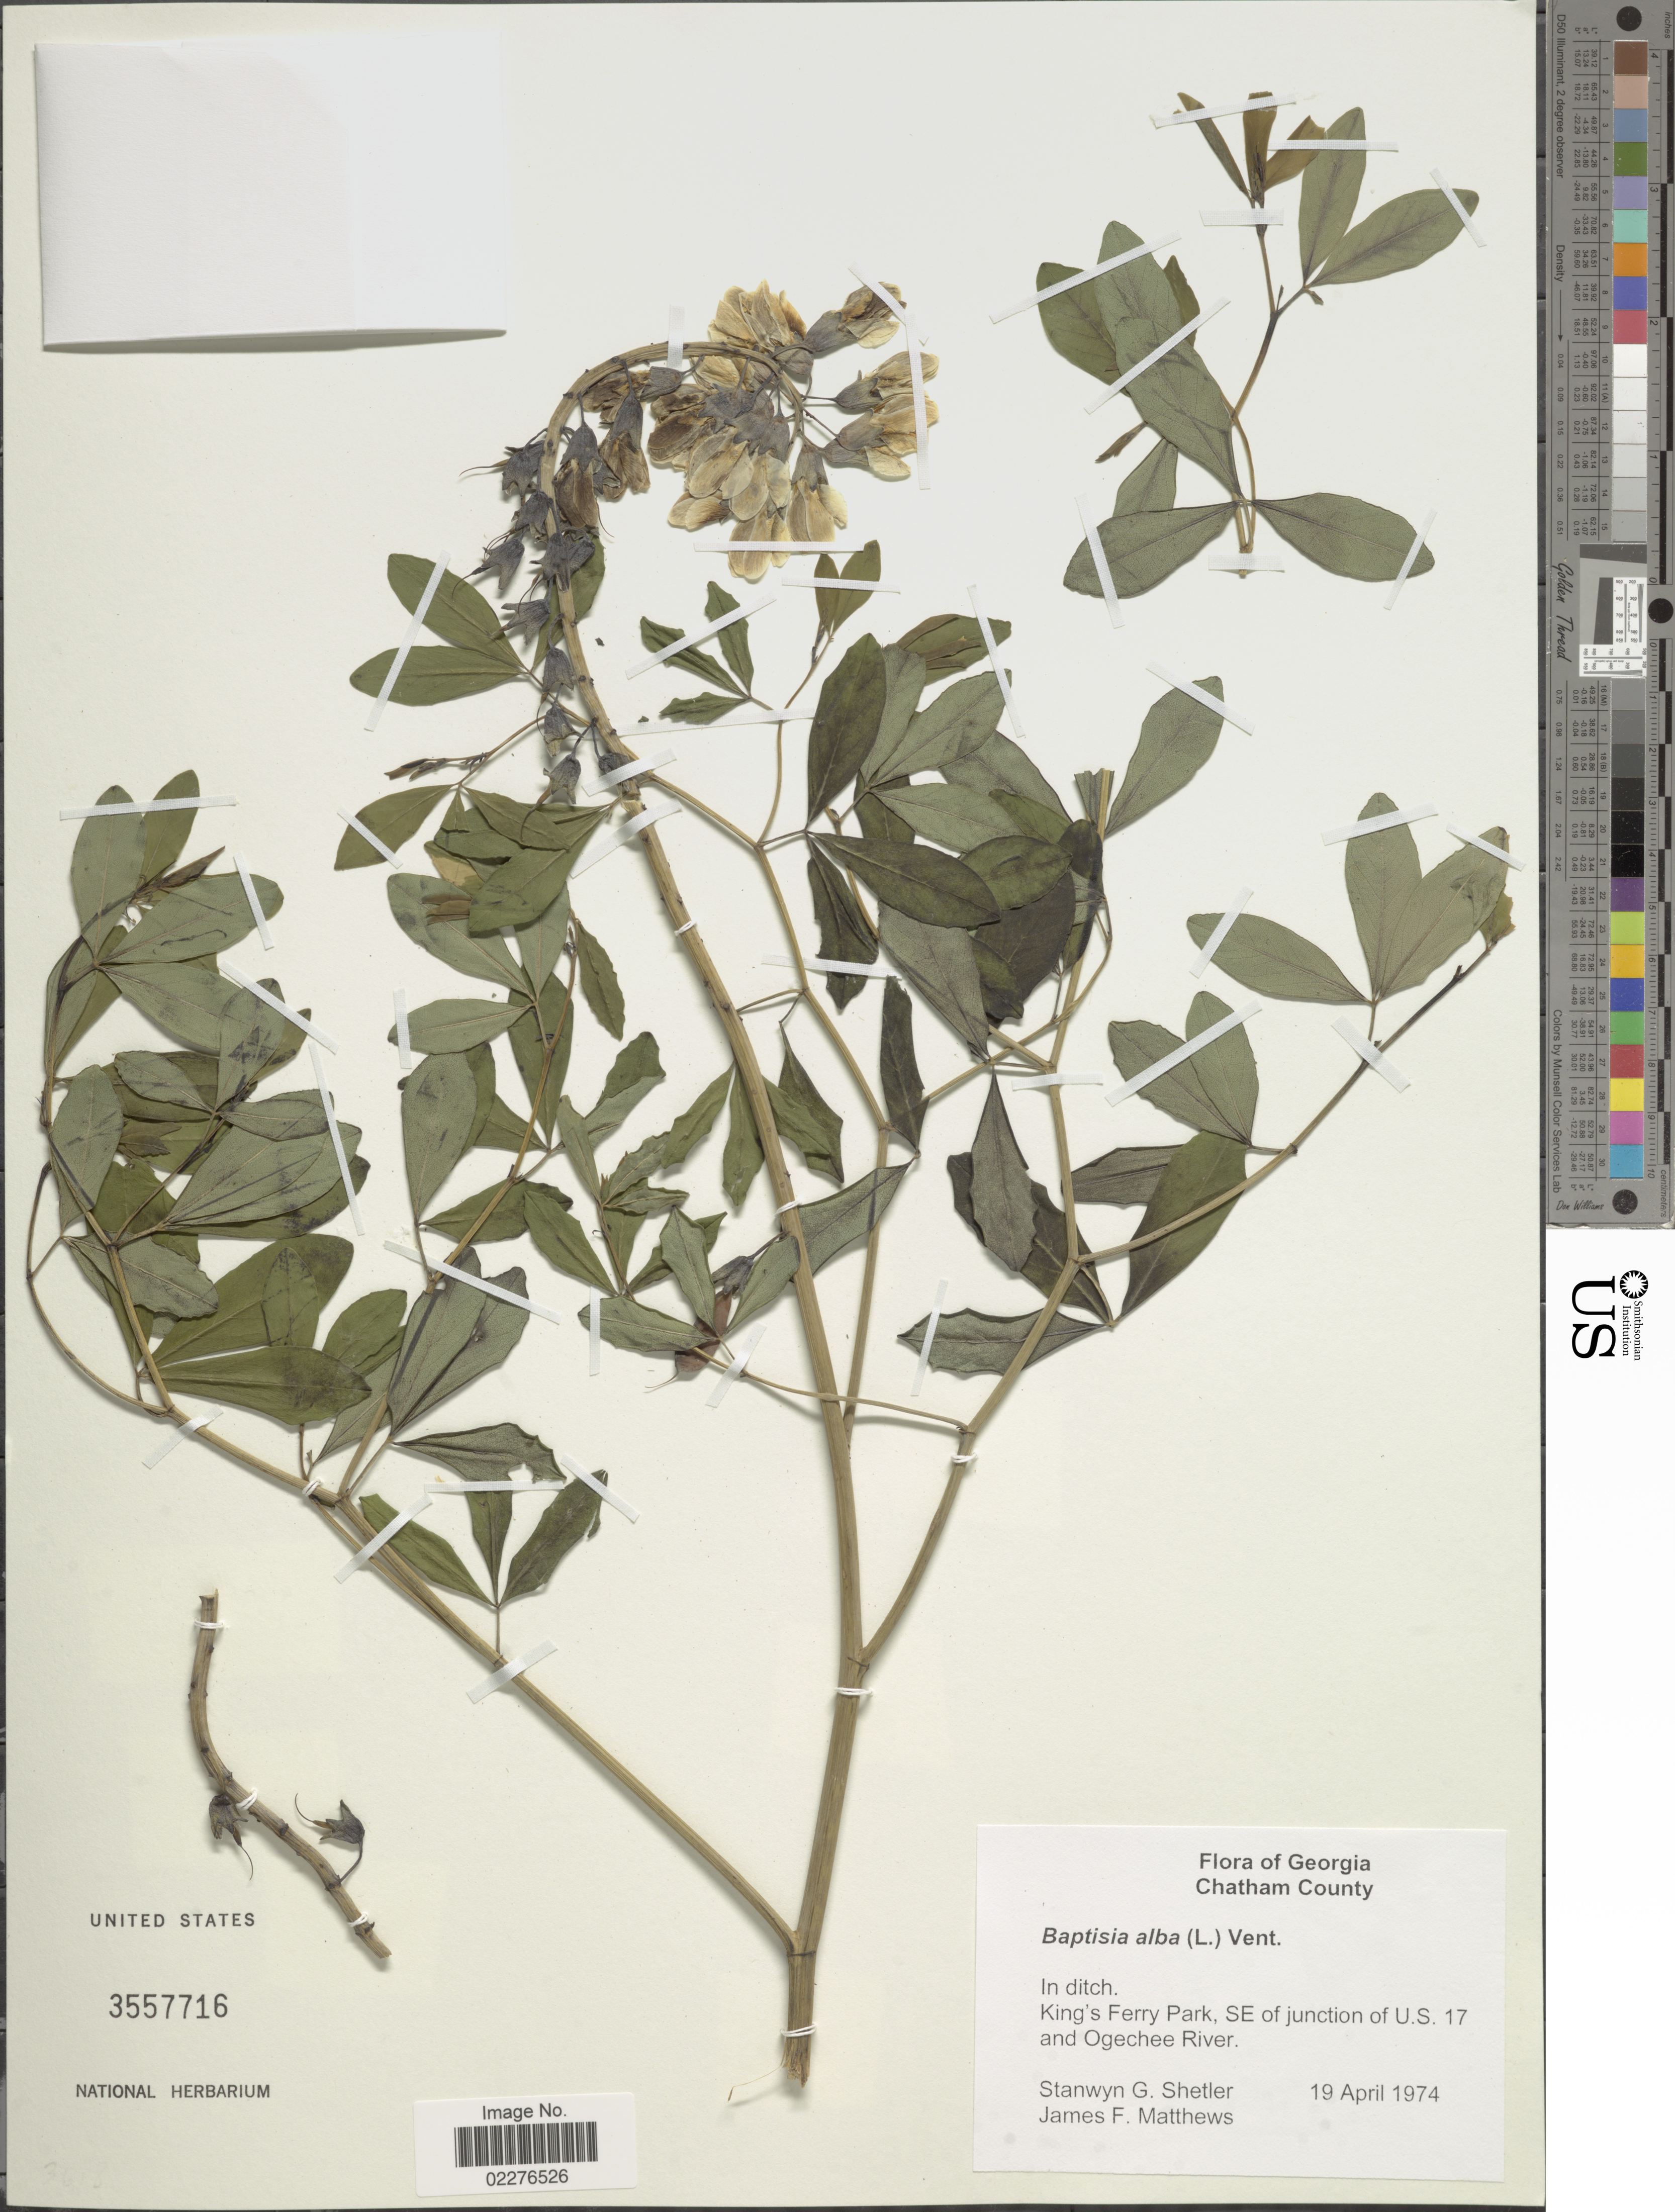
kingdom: Plantae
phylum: Tracheophyta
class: Magnoliopsida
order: Fabales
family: Fabaceae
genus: Baptisia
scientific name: Baptisia alba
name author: (L.) Vent.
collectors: S. Shetler & J. F. Mathews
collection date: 1974-04-19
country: United States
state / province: Georgia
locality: Chatham County, In ditch, King's Ferry Park, SE of junction of U.S. 17 and Ogechee River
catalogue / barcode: US 3557716